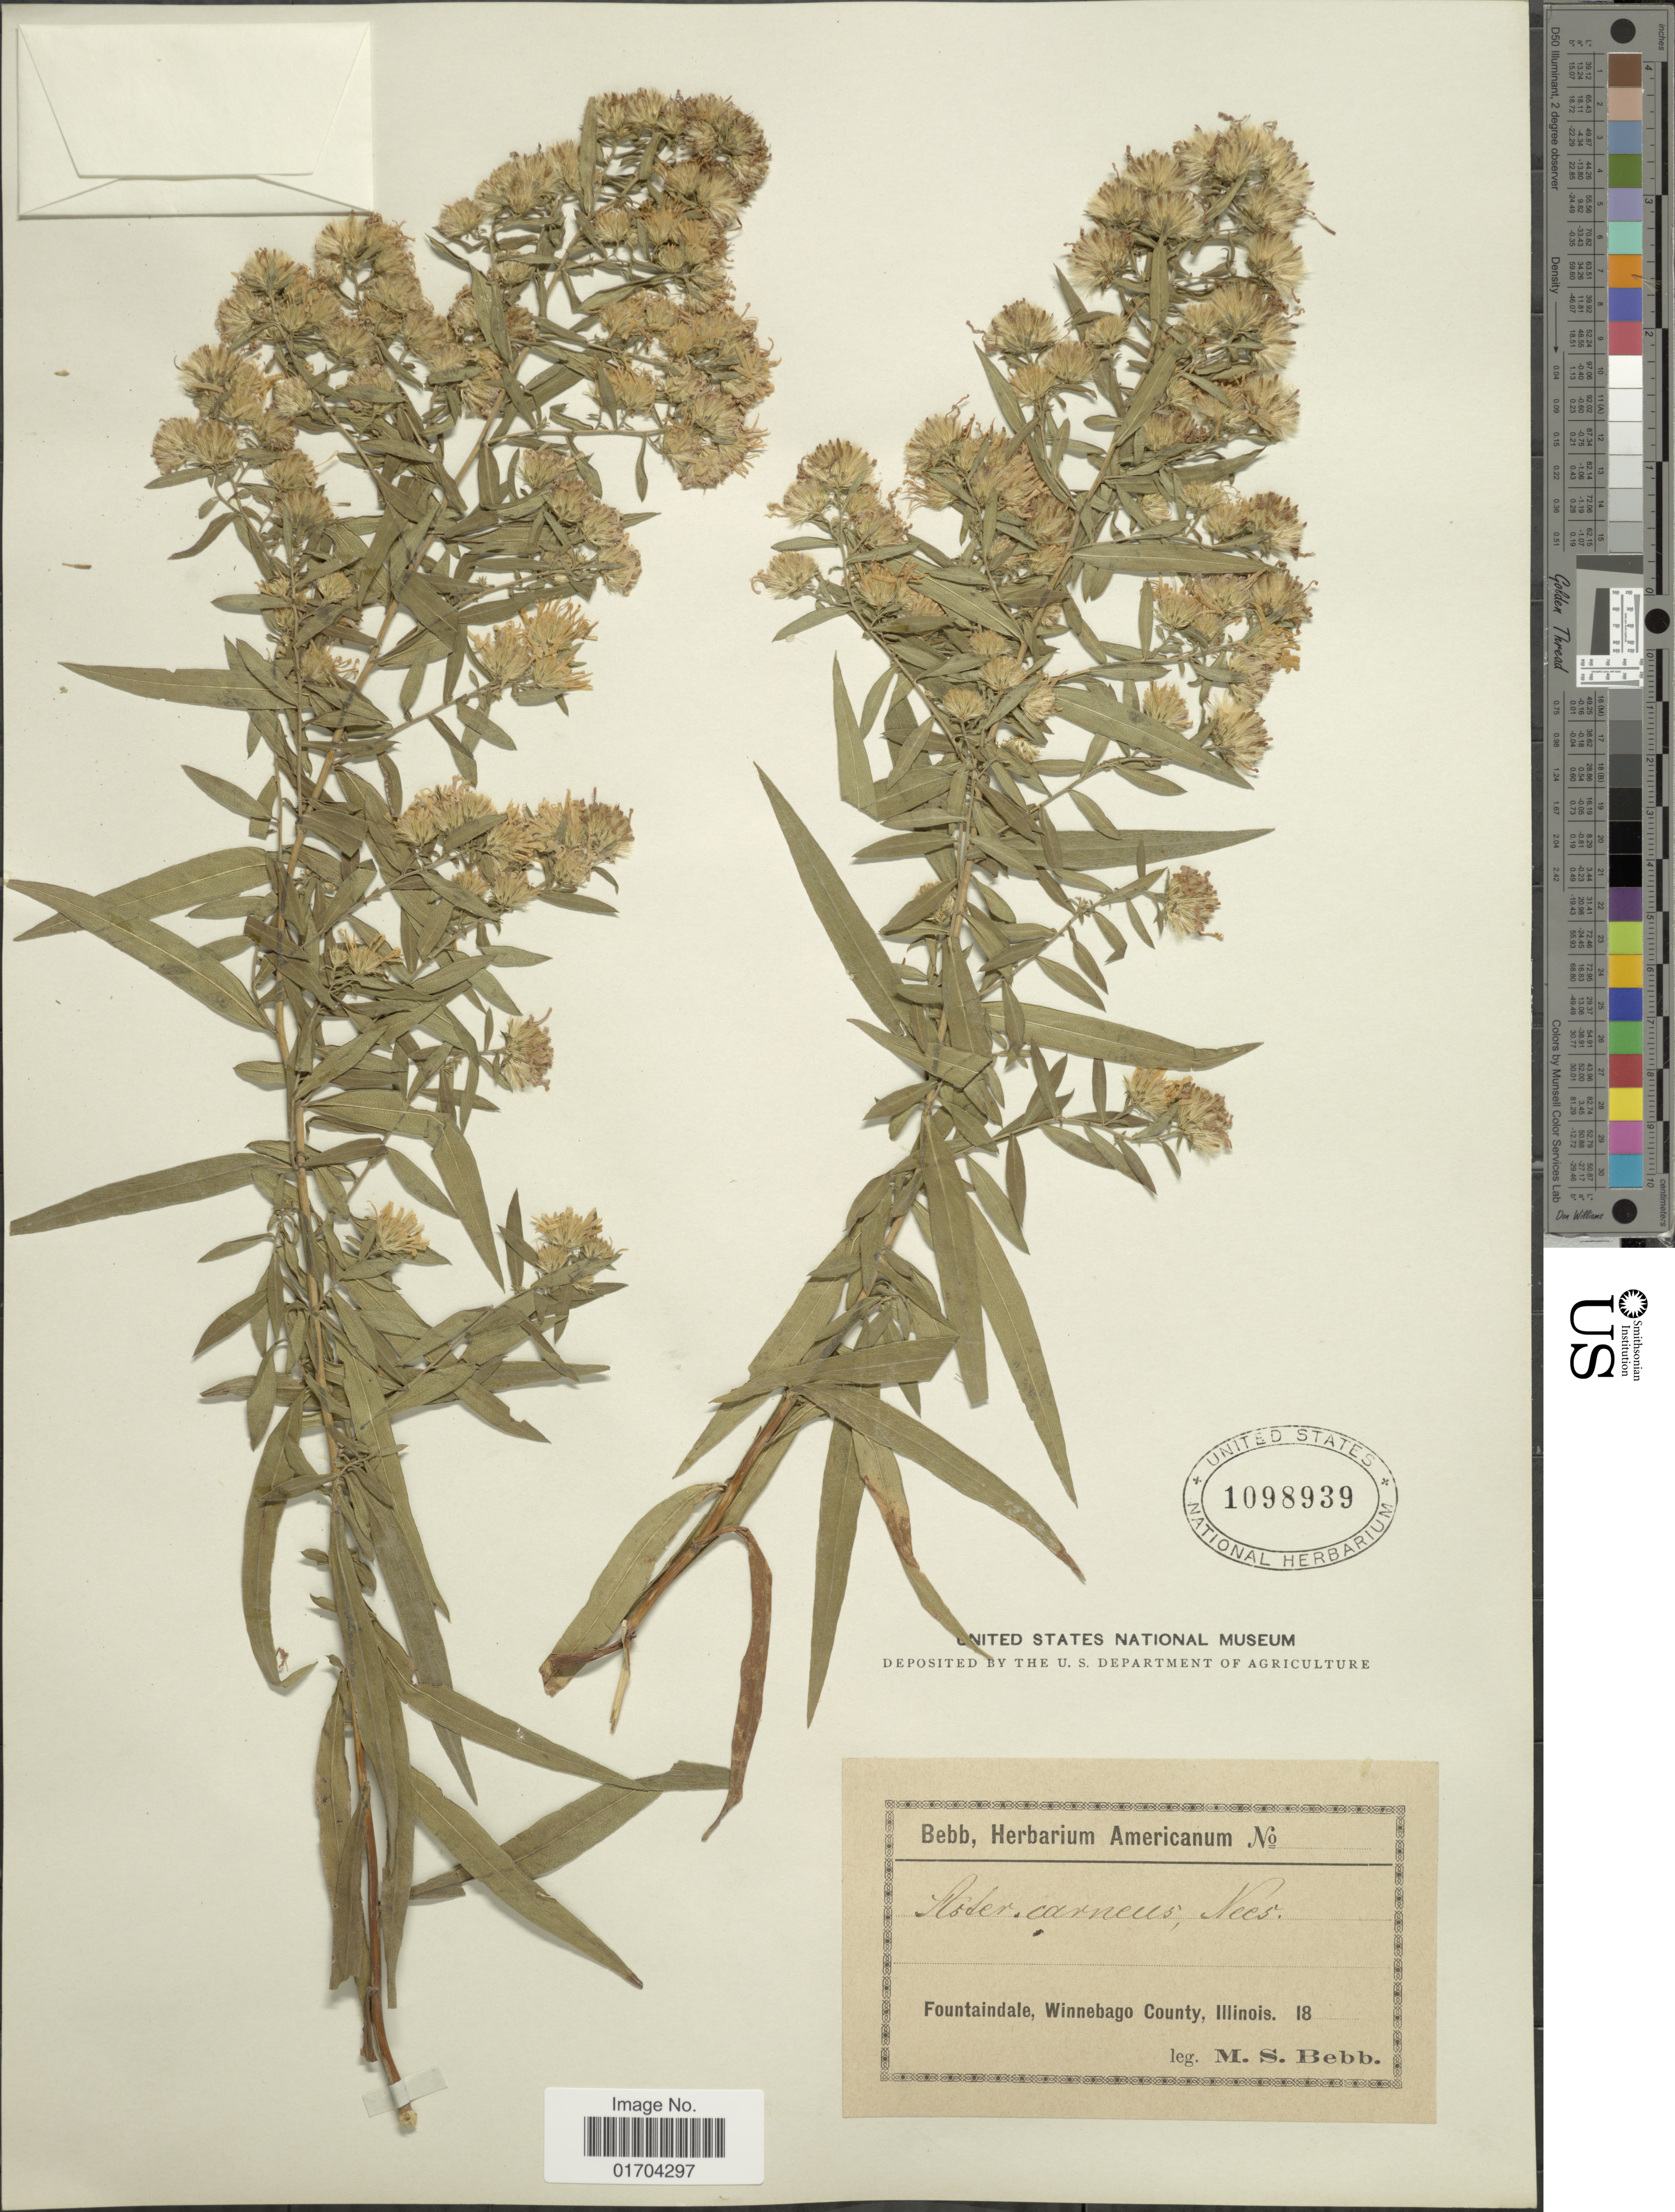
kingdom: Plantae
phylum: Tracheophyta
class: Magnoliopsida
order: Asterales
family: Asteraceae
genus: Symphyotrichum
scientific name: Symphyotrichum sp.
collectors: M. Bebb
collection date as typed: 18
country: United States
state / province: Illinois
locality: Fountaindale, Winnebago County.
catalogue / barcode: US 1098939